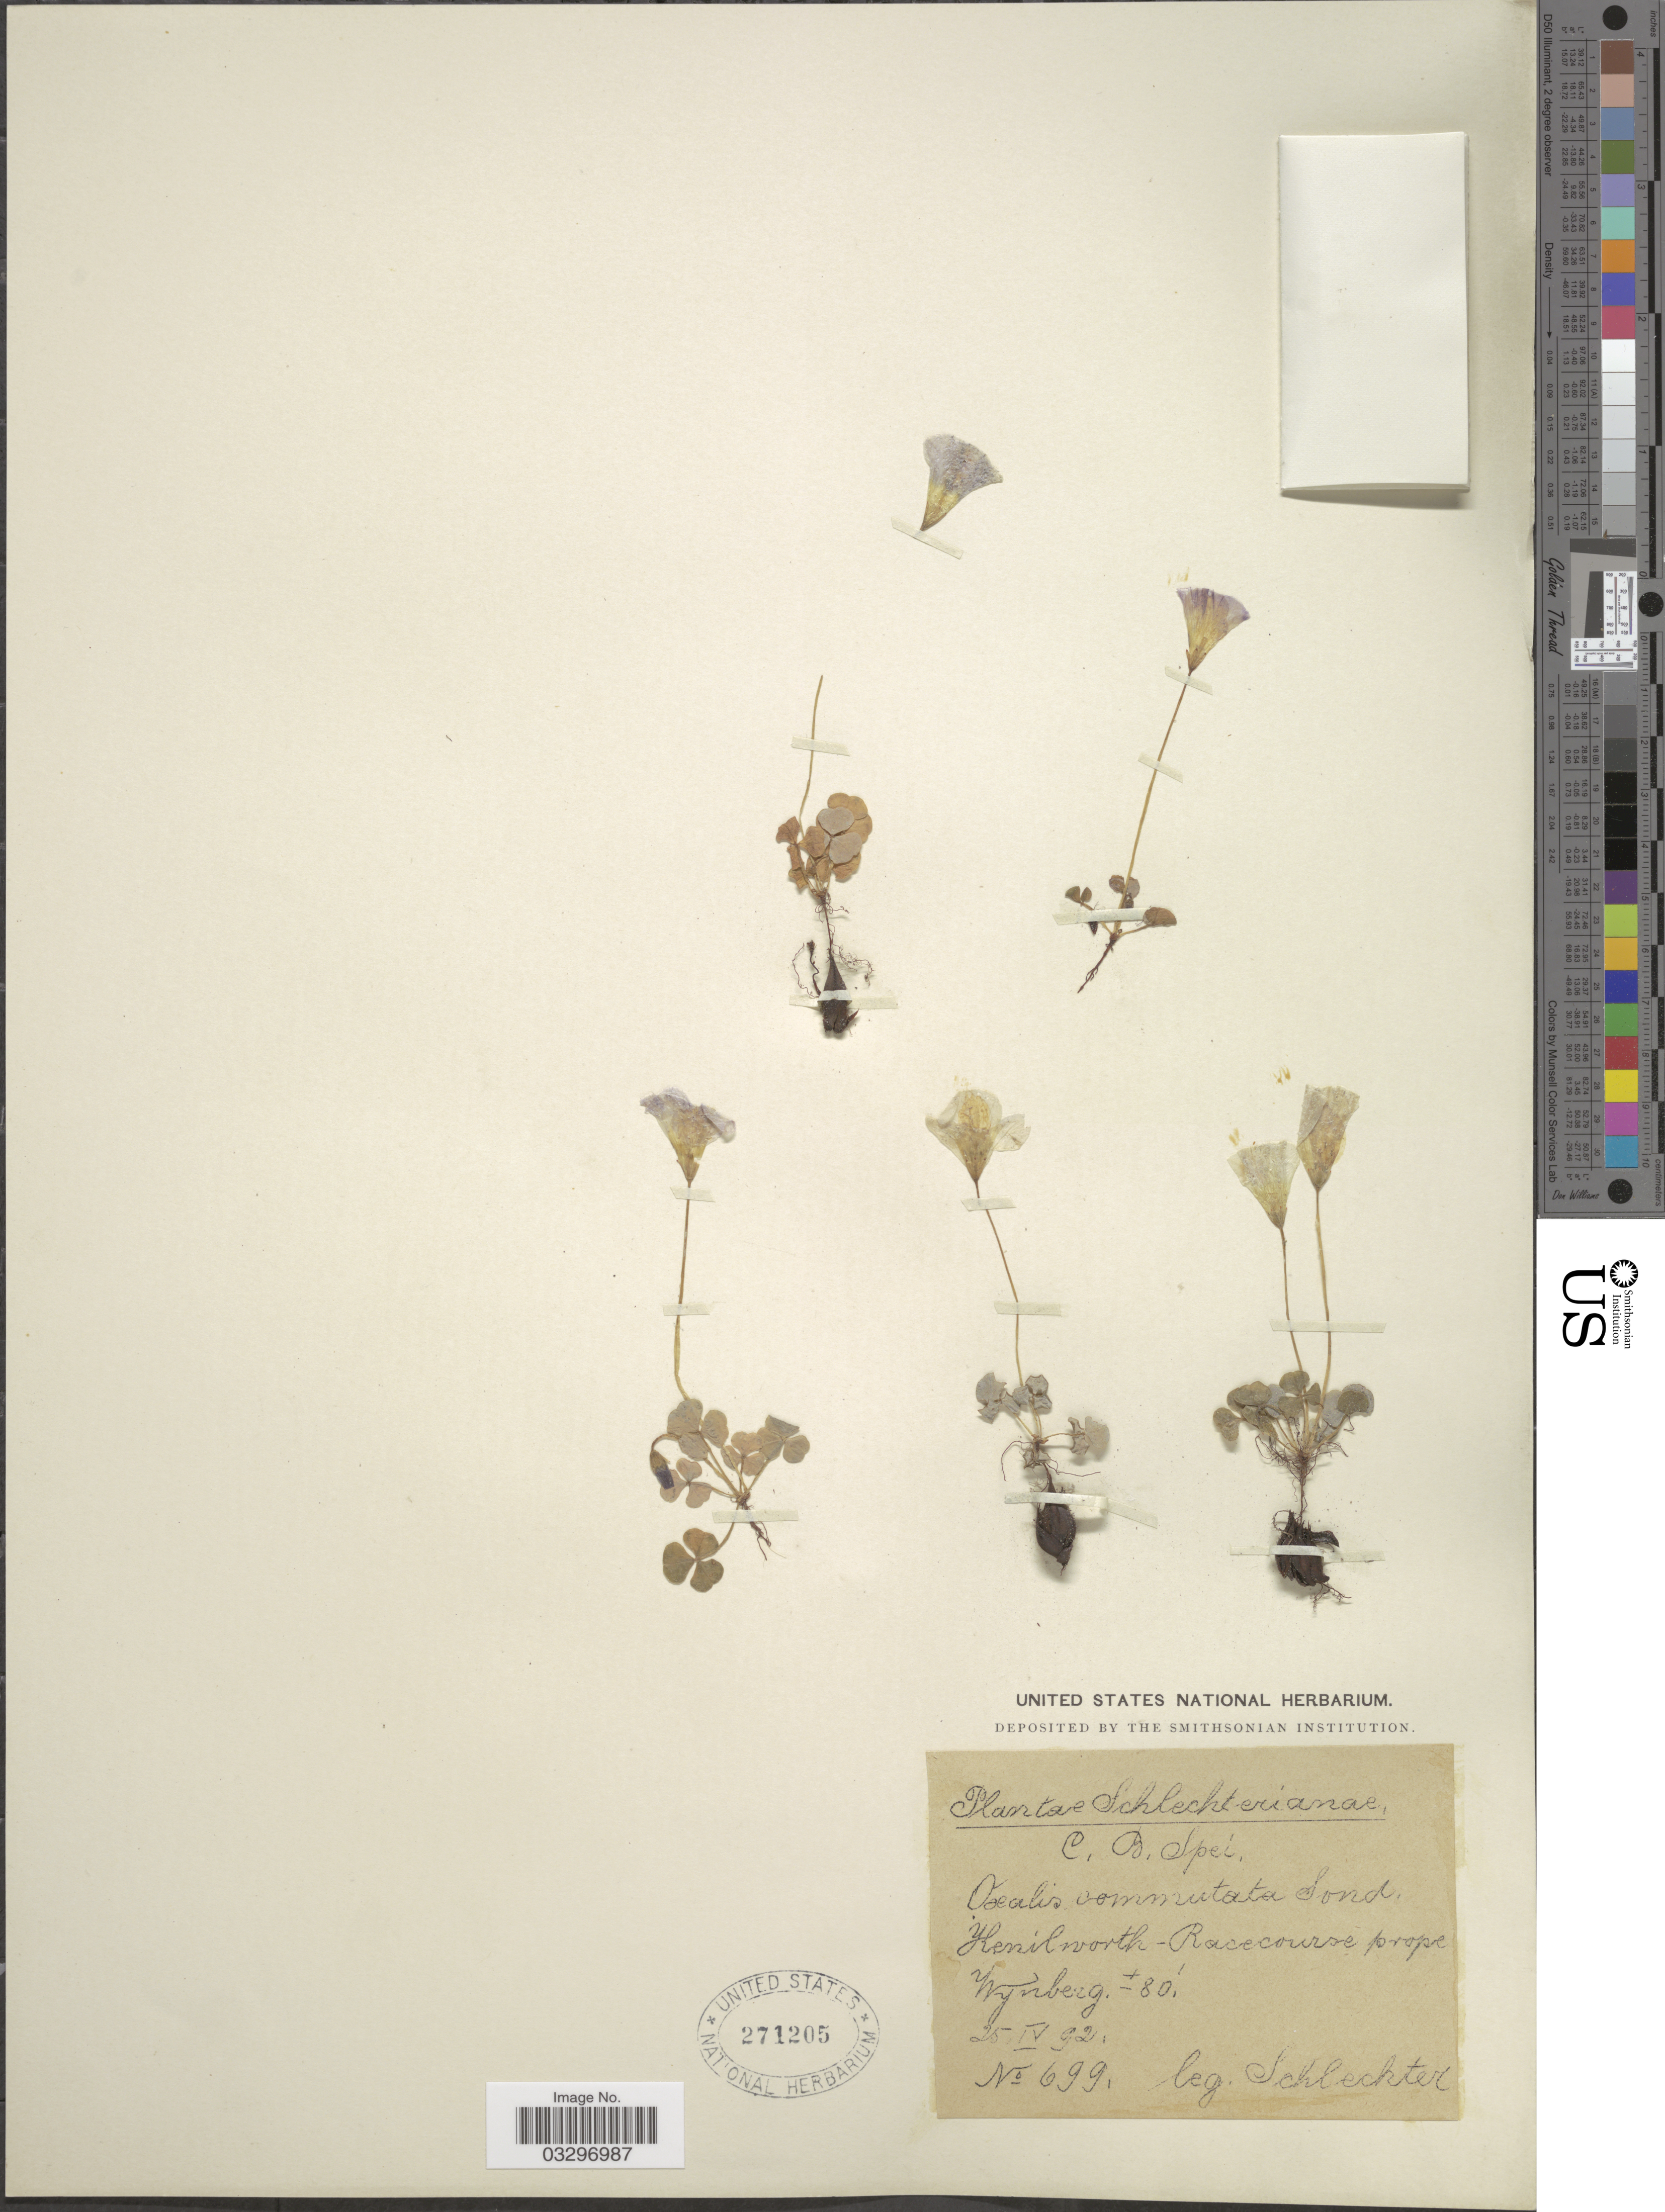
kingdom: Plantae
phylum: Tracheophyta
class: Magnoliopsida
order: Oxalidales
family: Oxalidaceae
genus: Oxalis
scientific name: Oxalis commutata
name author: Sond.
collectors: Schlechter, --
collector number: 699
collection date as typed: Transcribed d/m/y: 25/4/92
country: South Africa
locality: Kenilworth - Racecourse prope Wynberg.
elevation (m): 24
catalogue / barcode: US 271205